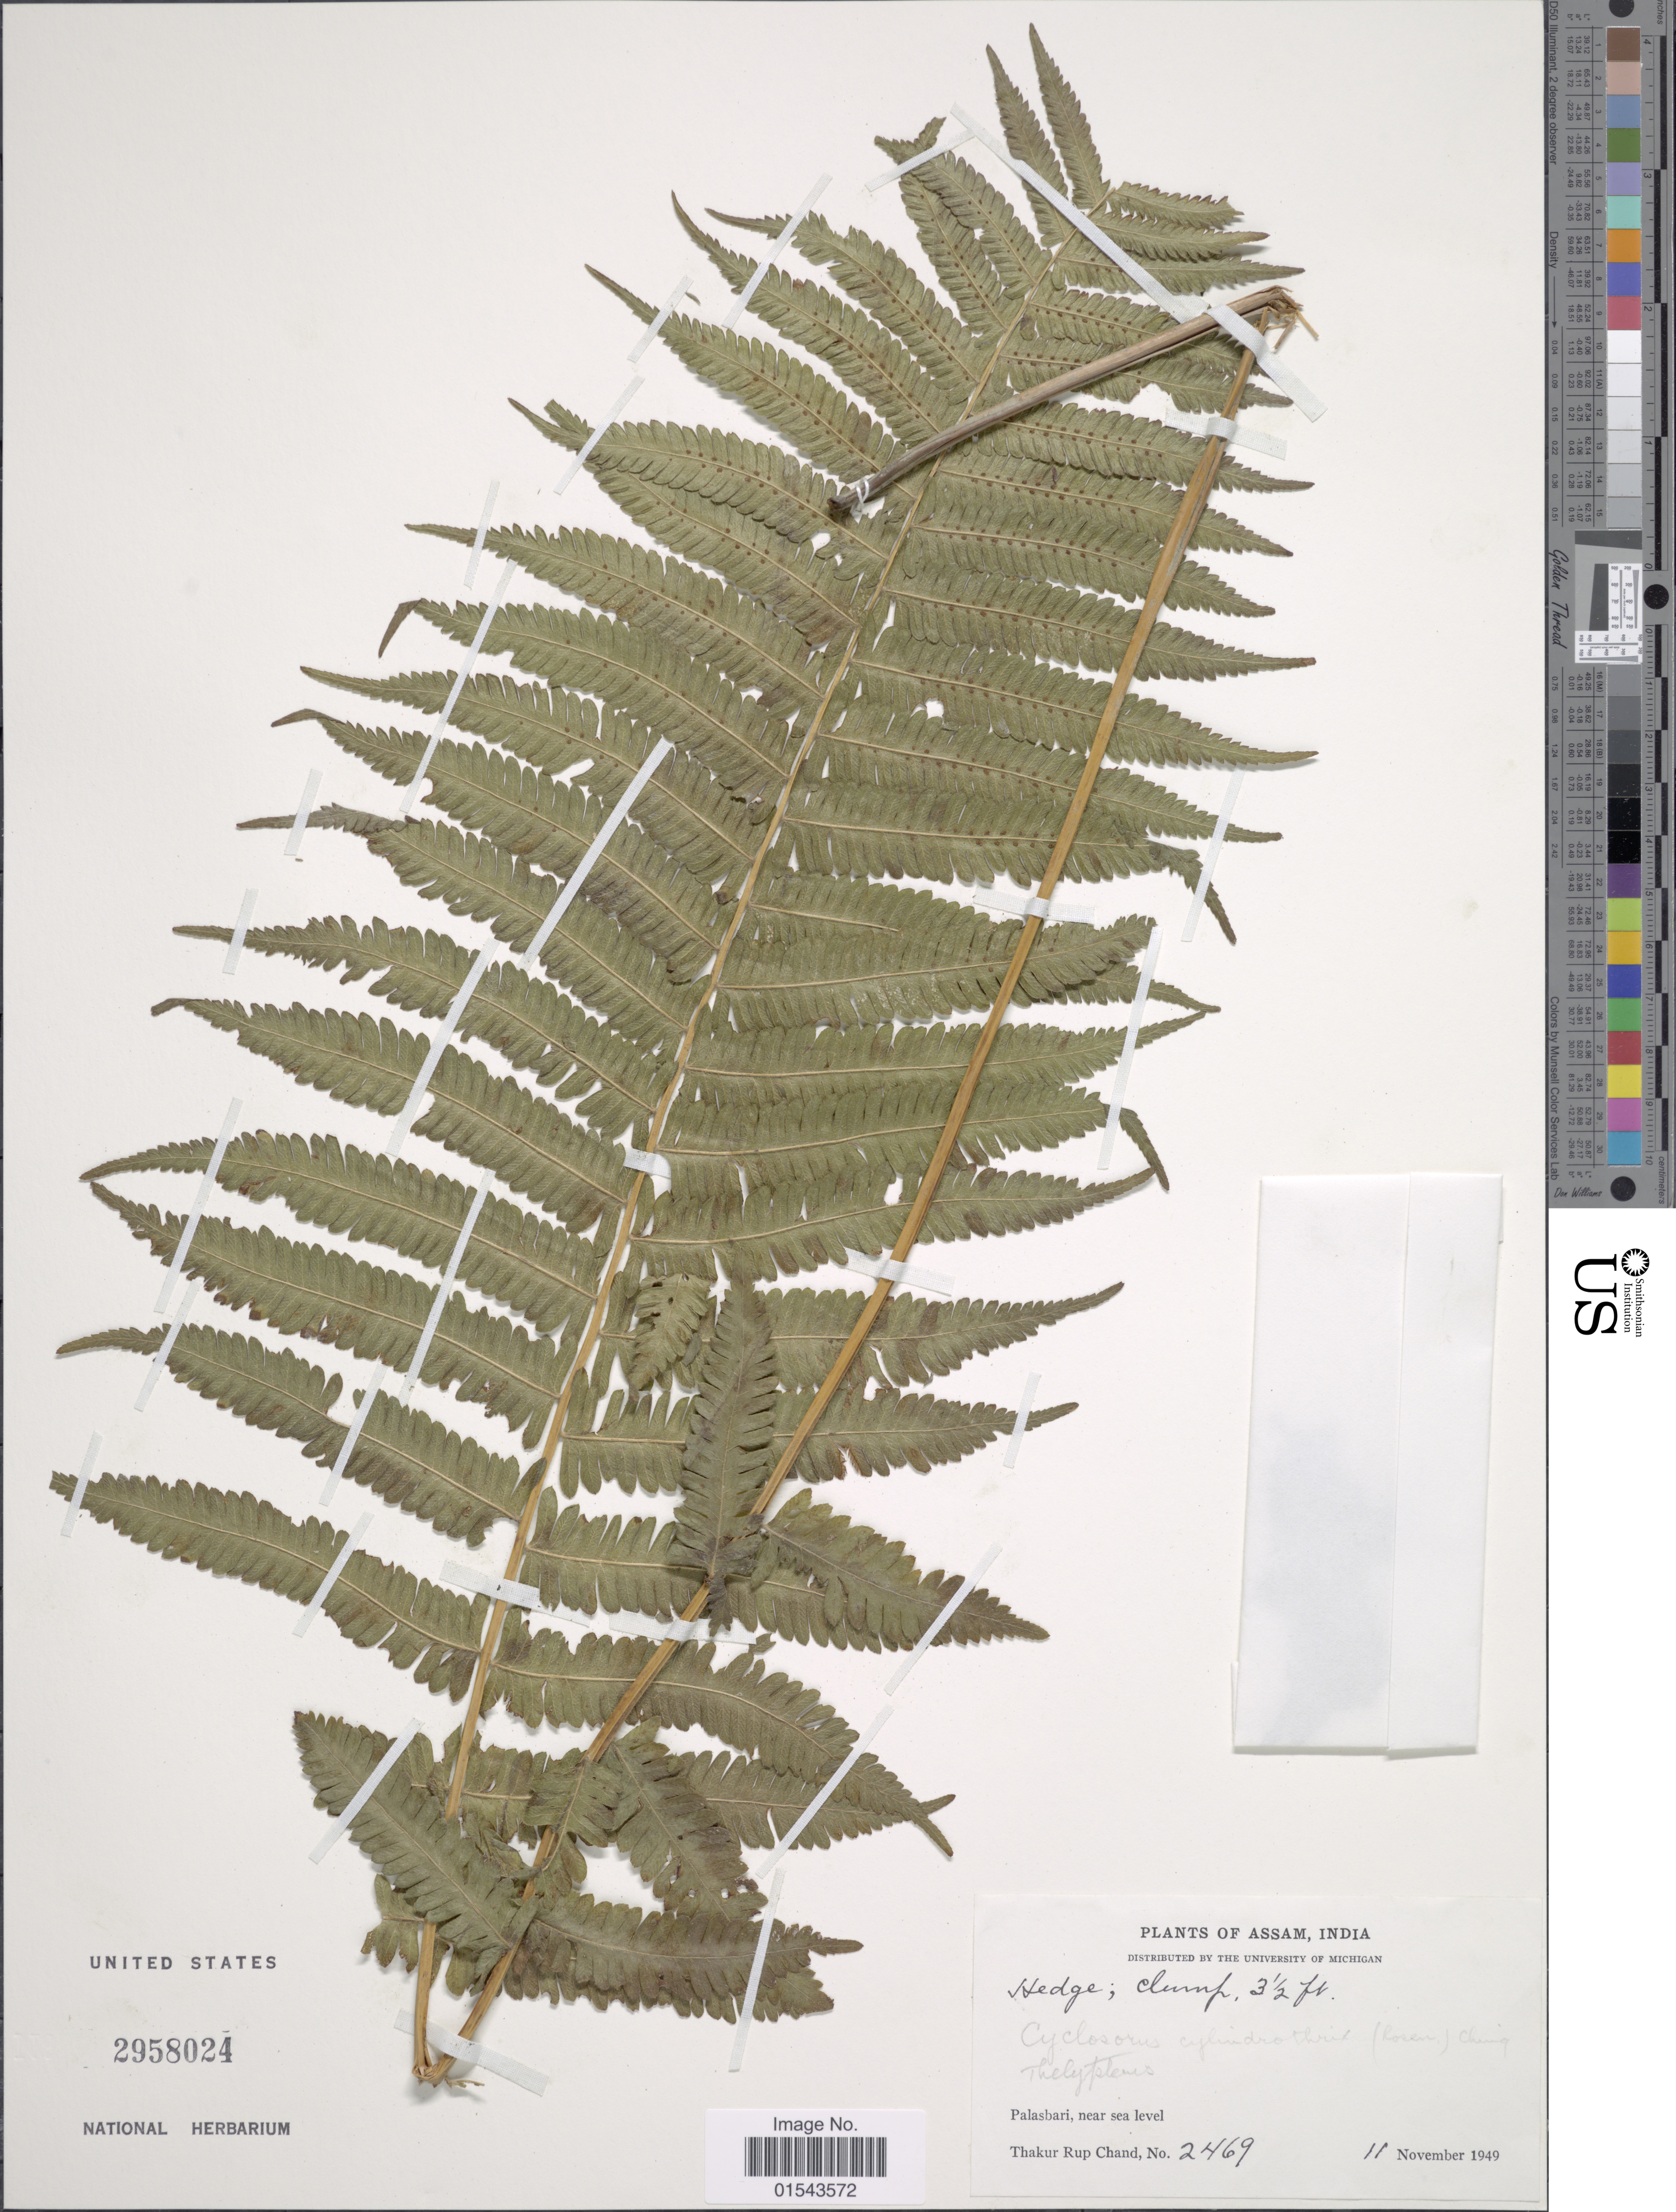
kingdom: Plantae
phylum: Tracheophyta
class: Polypodiopsida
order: Polypodiales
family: Thelypteridaceae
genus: Christella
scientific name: Christella clarkei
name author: (Bedd.) Holttum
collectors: T. R. Chand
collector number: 2469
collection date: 1949-11-11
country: India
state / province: Assam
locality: Palasbari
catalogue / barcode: US 2958024